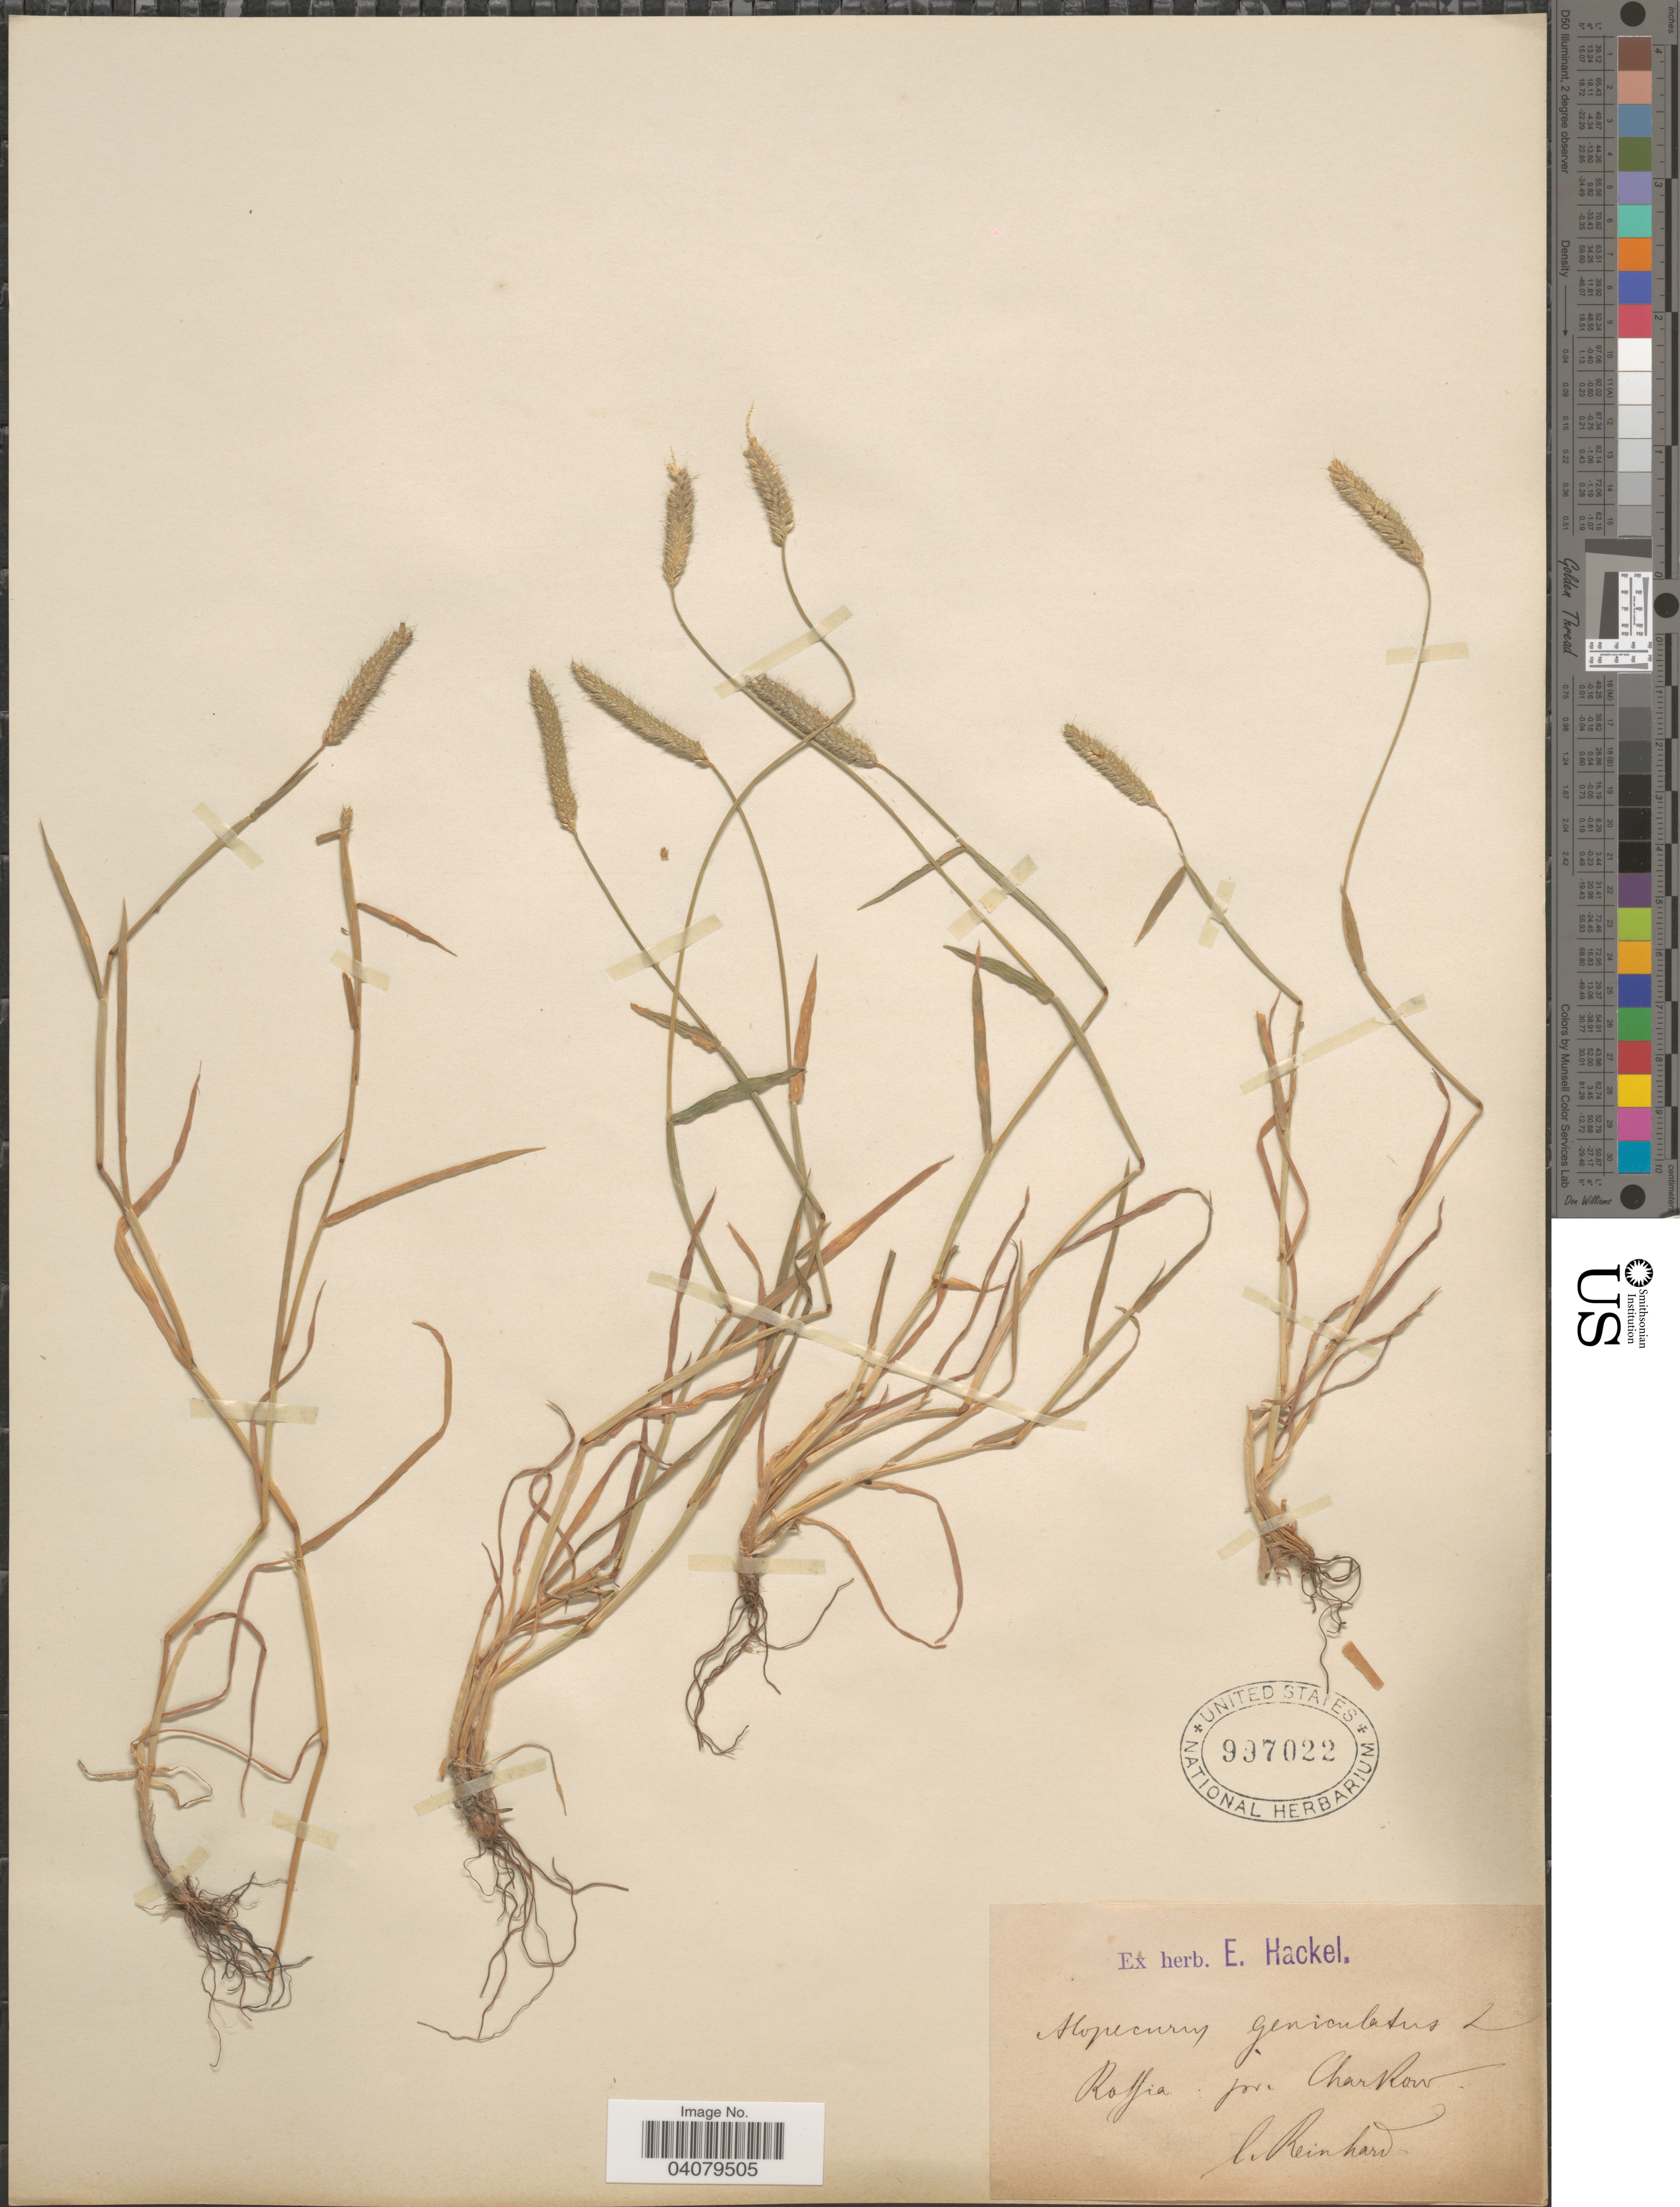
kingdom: Plantae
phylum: Tracheophyta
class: Liliopsida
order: Poales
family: Poaceae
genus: Alopecurus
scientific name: Alopecurus geniculatus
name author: L.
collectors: Reinhard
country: Ukraine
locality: Rossia. pr. Charkow.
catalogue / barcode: US 997022